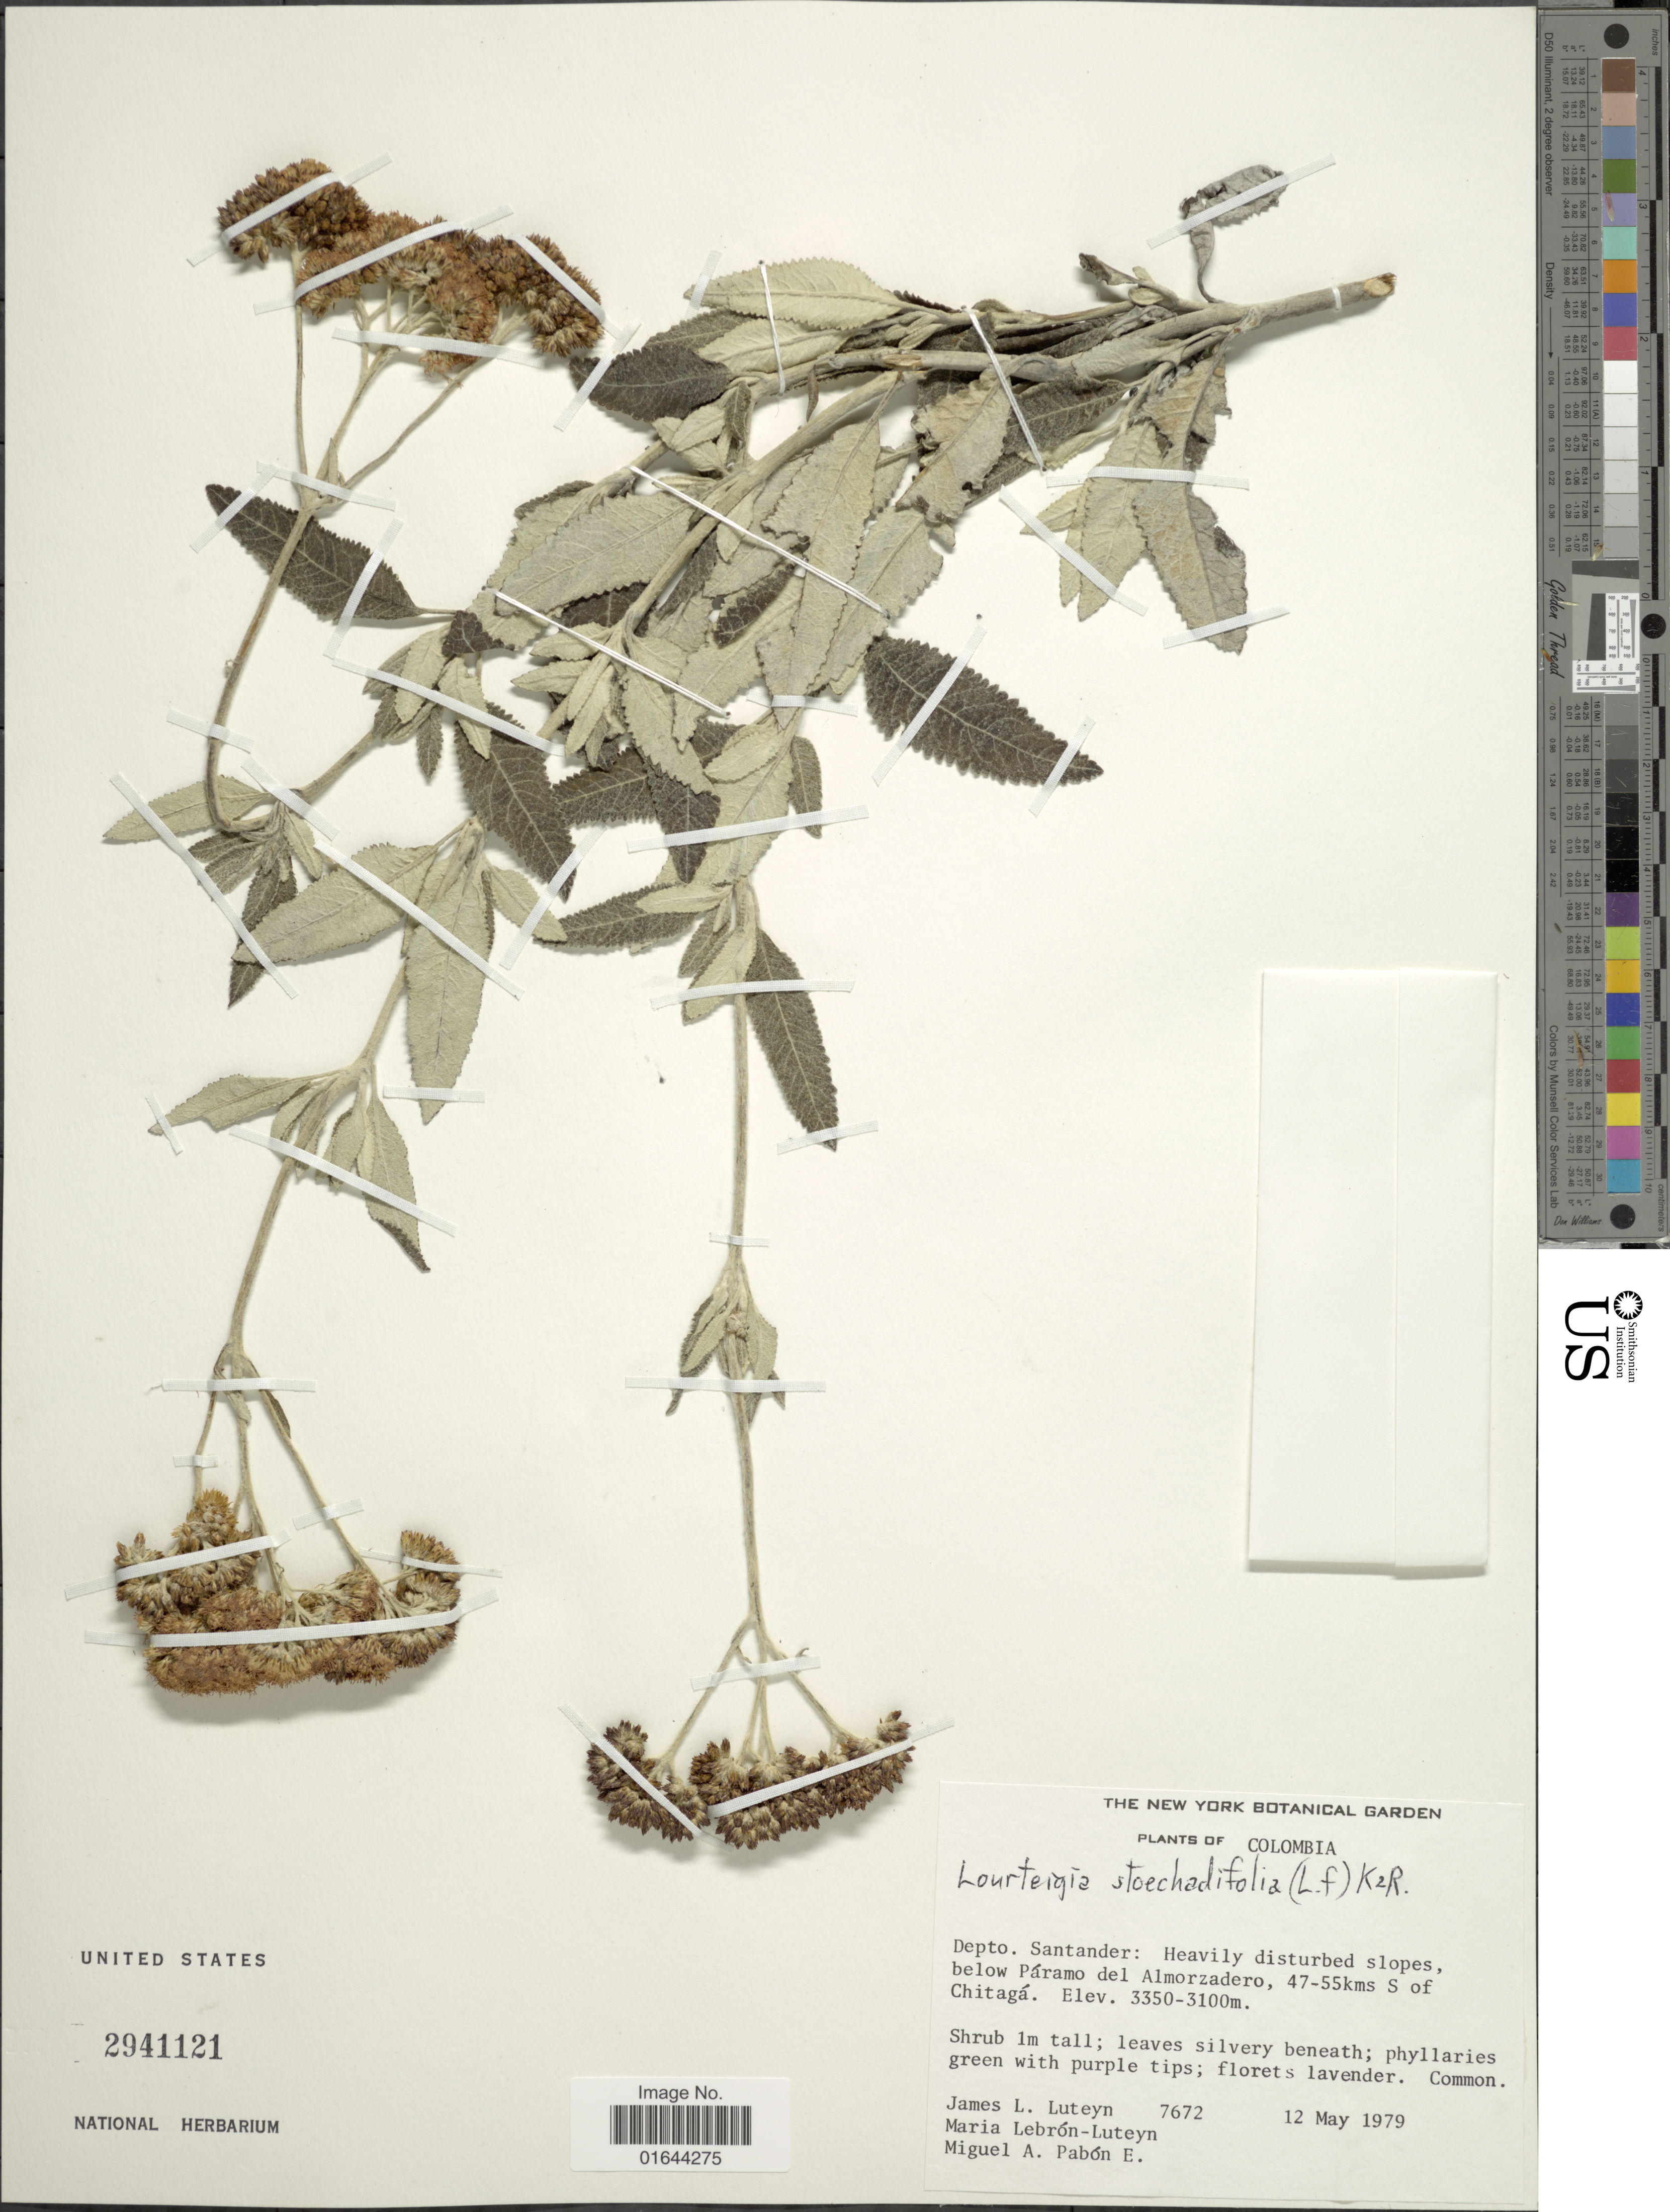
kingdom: Plantae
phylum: Tracheophyta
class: Magnoliopsida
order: Asterales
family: Asteraceae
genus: Lourteigia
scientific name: Lourteigia stoechadifolia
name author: (L. f.) R.M. King & H. Rob.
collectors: J. L. Luteyn, M. L. Lebrón-Luteyn & M. A. Pabon E.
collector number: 7672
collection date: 1979-05-12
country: Colombia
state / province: Santander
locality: Depto. Santander: below Paramo del Almorzadero, 47-55kms S of Chitaga.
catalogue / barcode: US 2941121